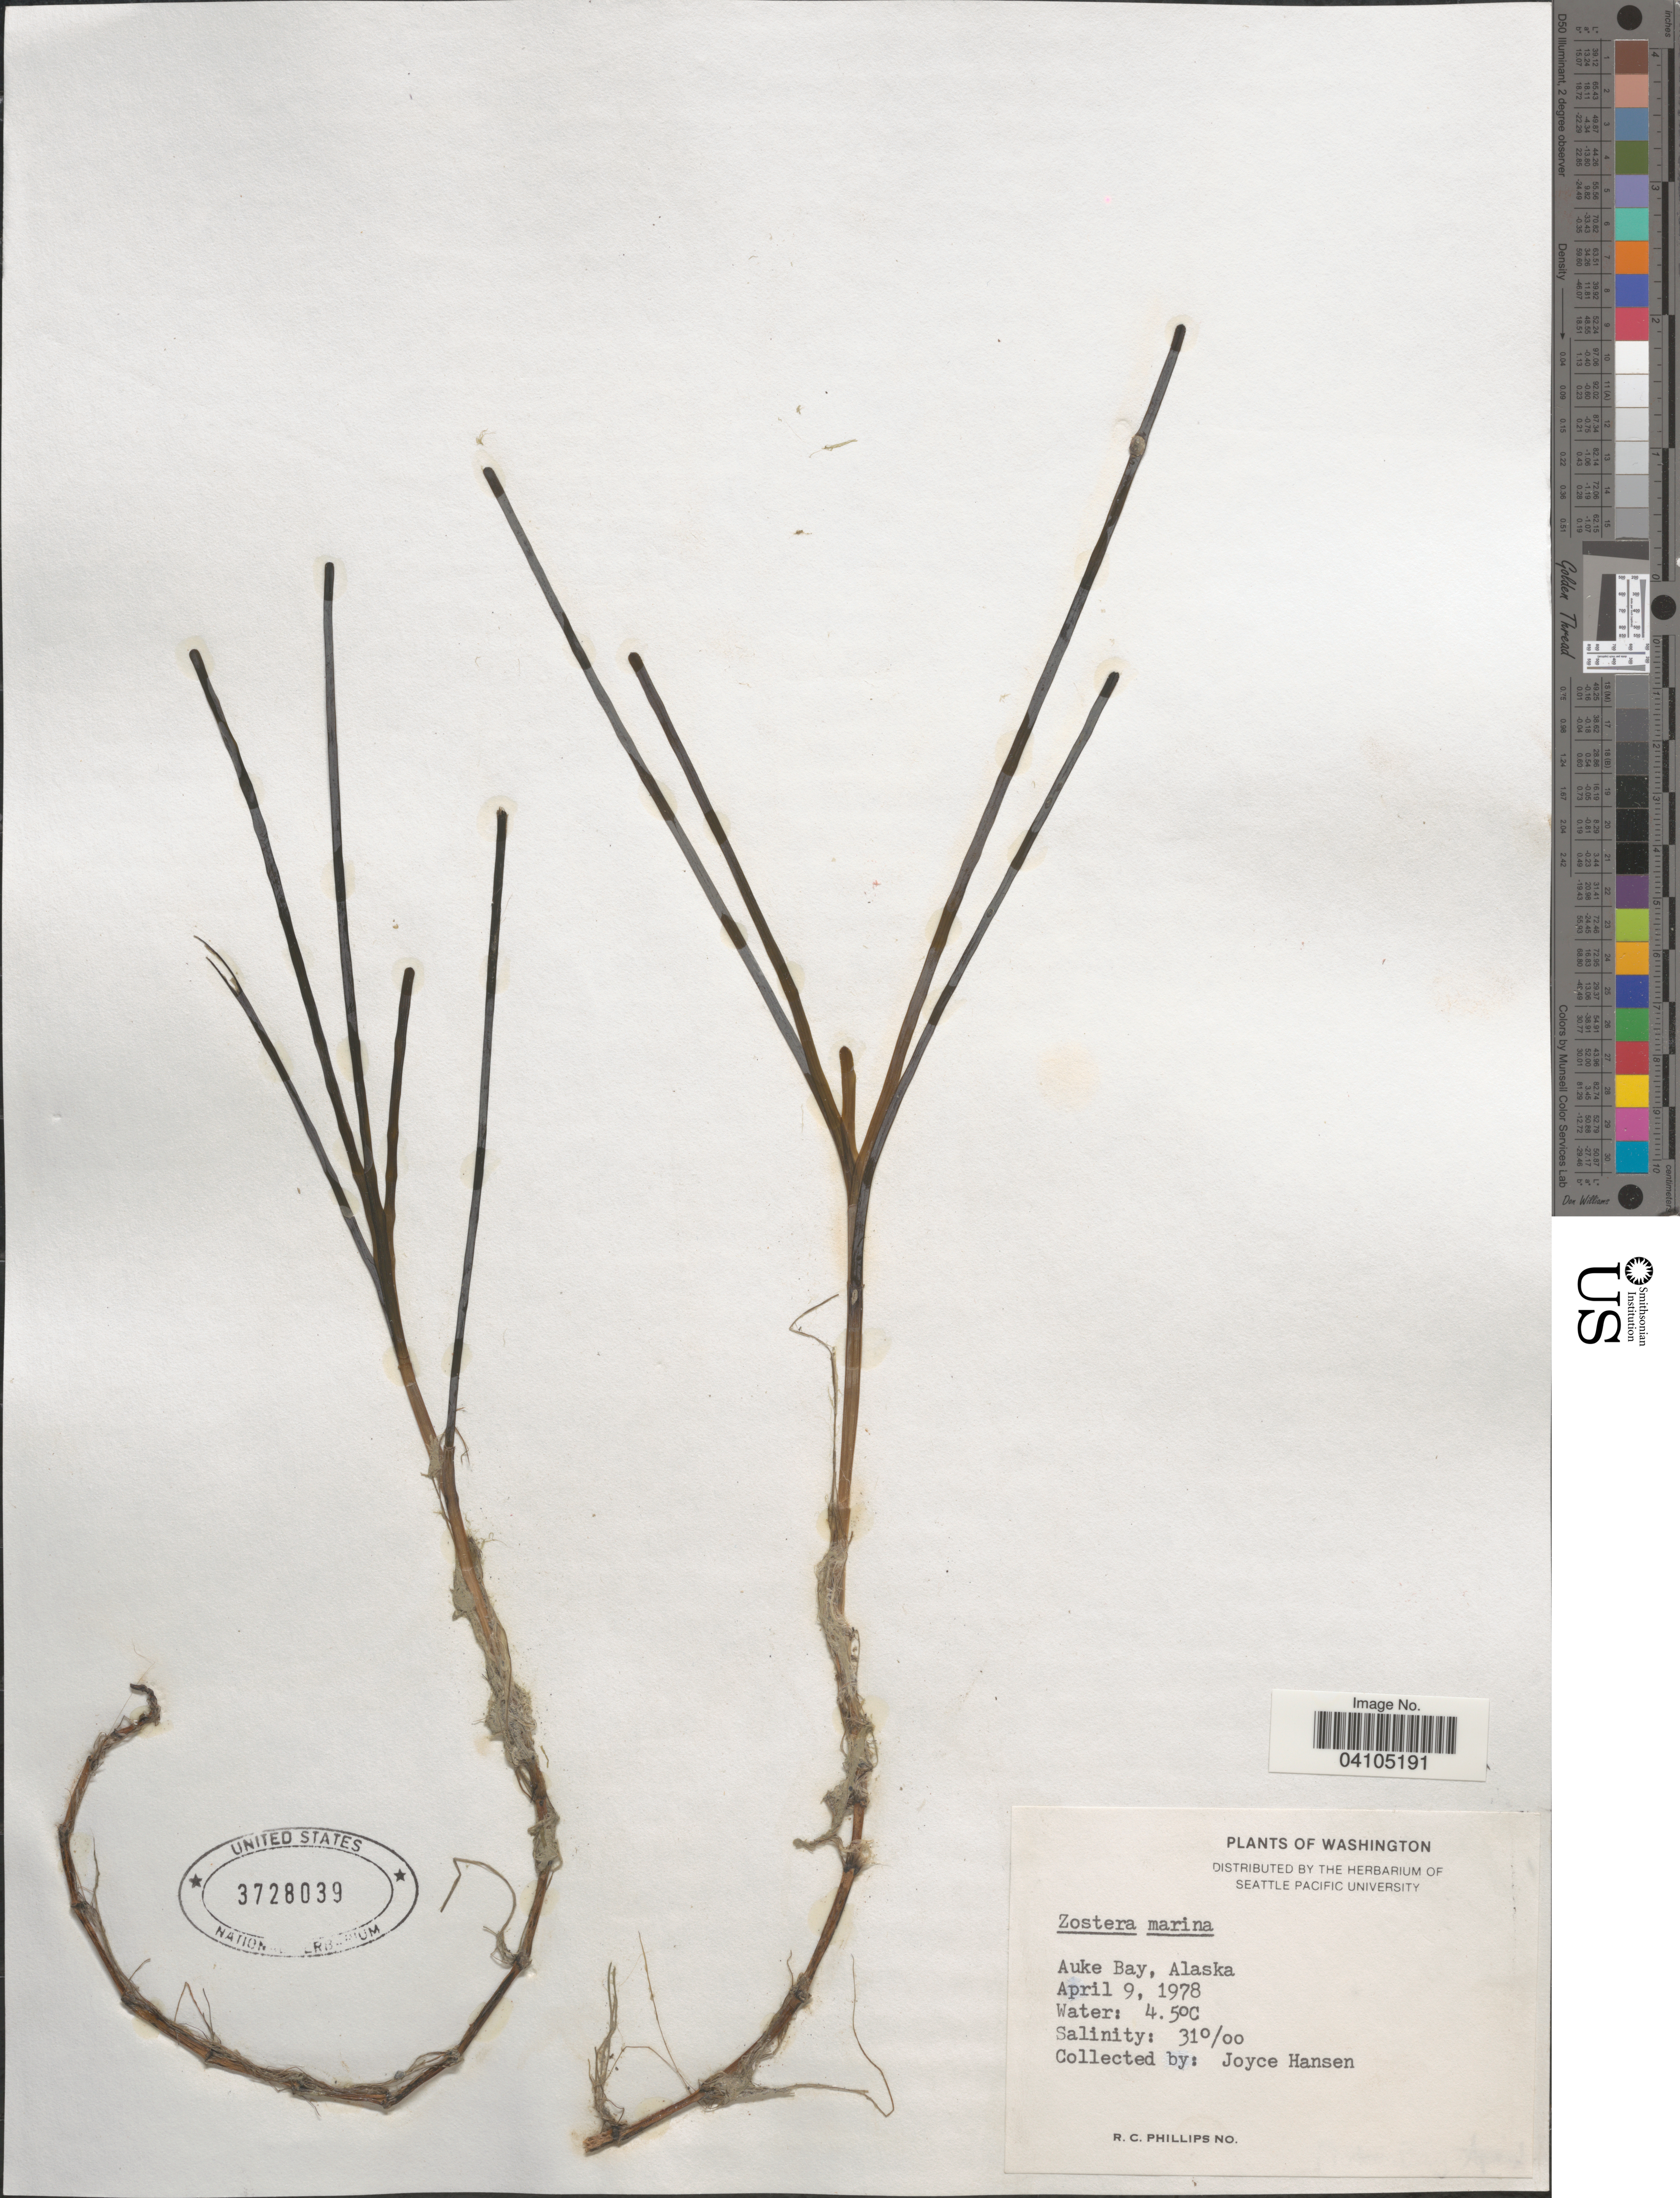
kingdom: Plantae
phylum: Tracheophyta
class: Liliopsida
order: Alismatales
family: Zosteraceae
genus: Zostera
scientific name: Zostera marina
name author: L.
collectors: J. Hanson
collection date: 1978-04-09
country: United States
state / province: Alaska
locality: Auke Bay.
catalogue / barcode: US 3728039